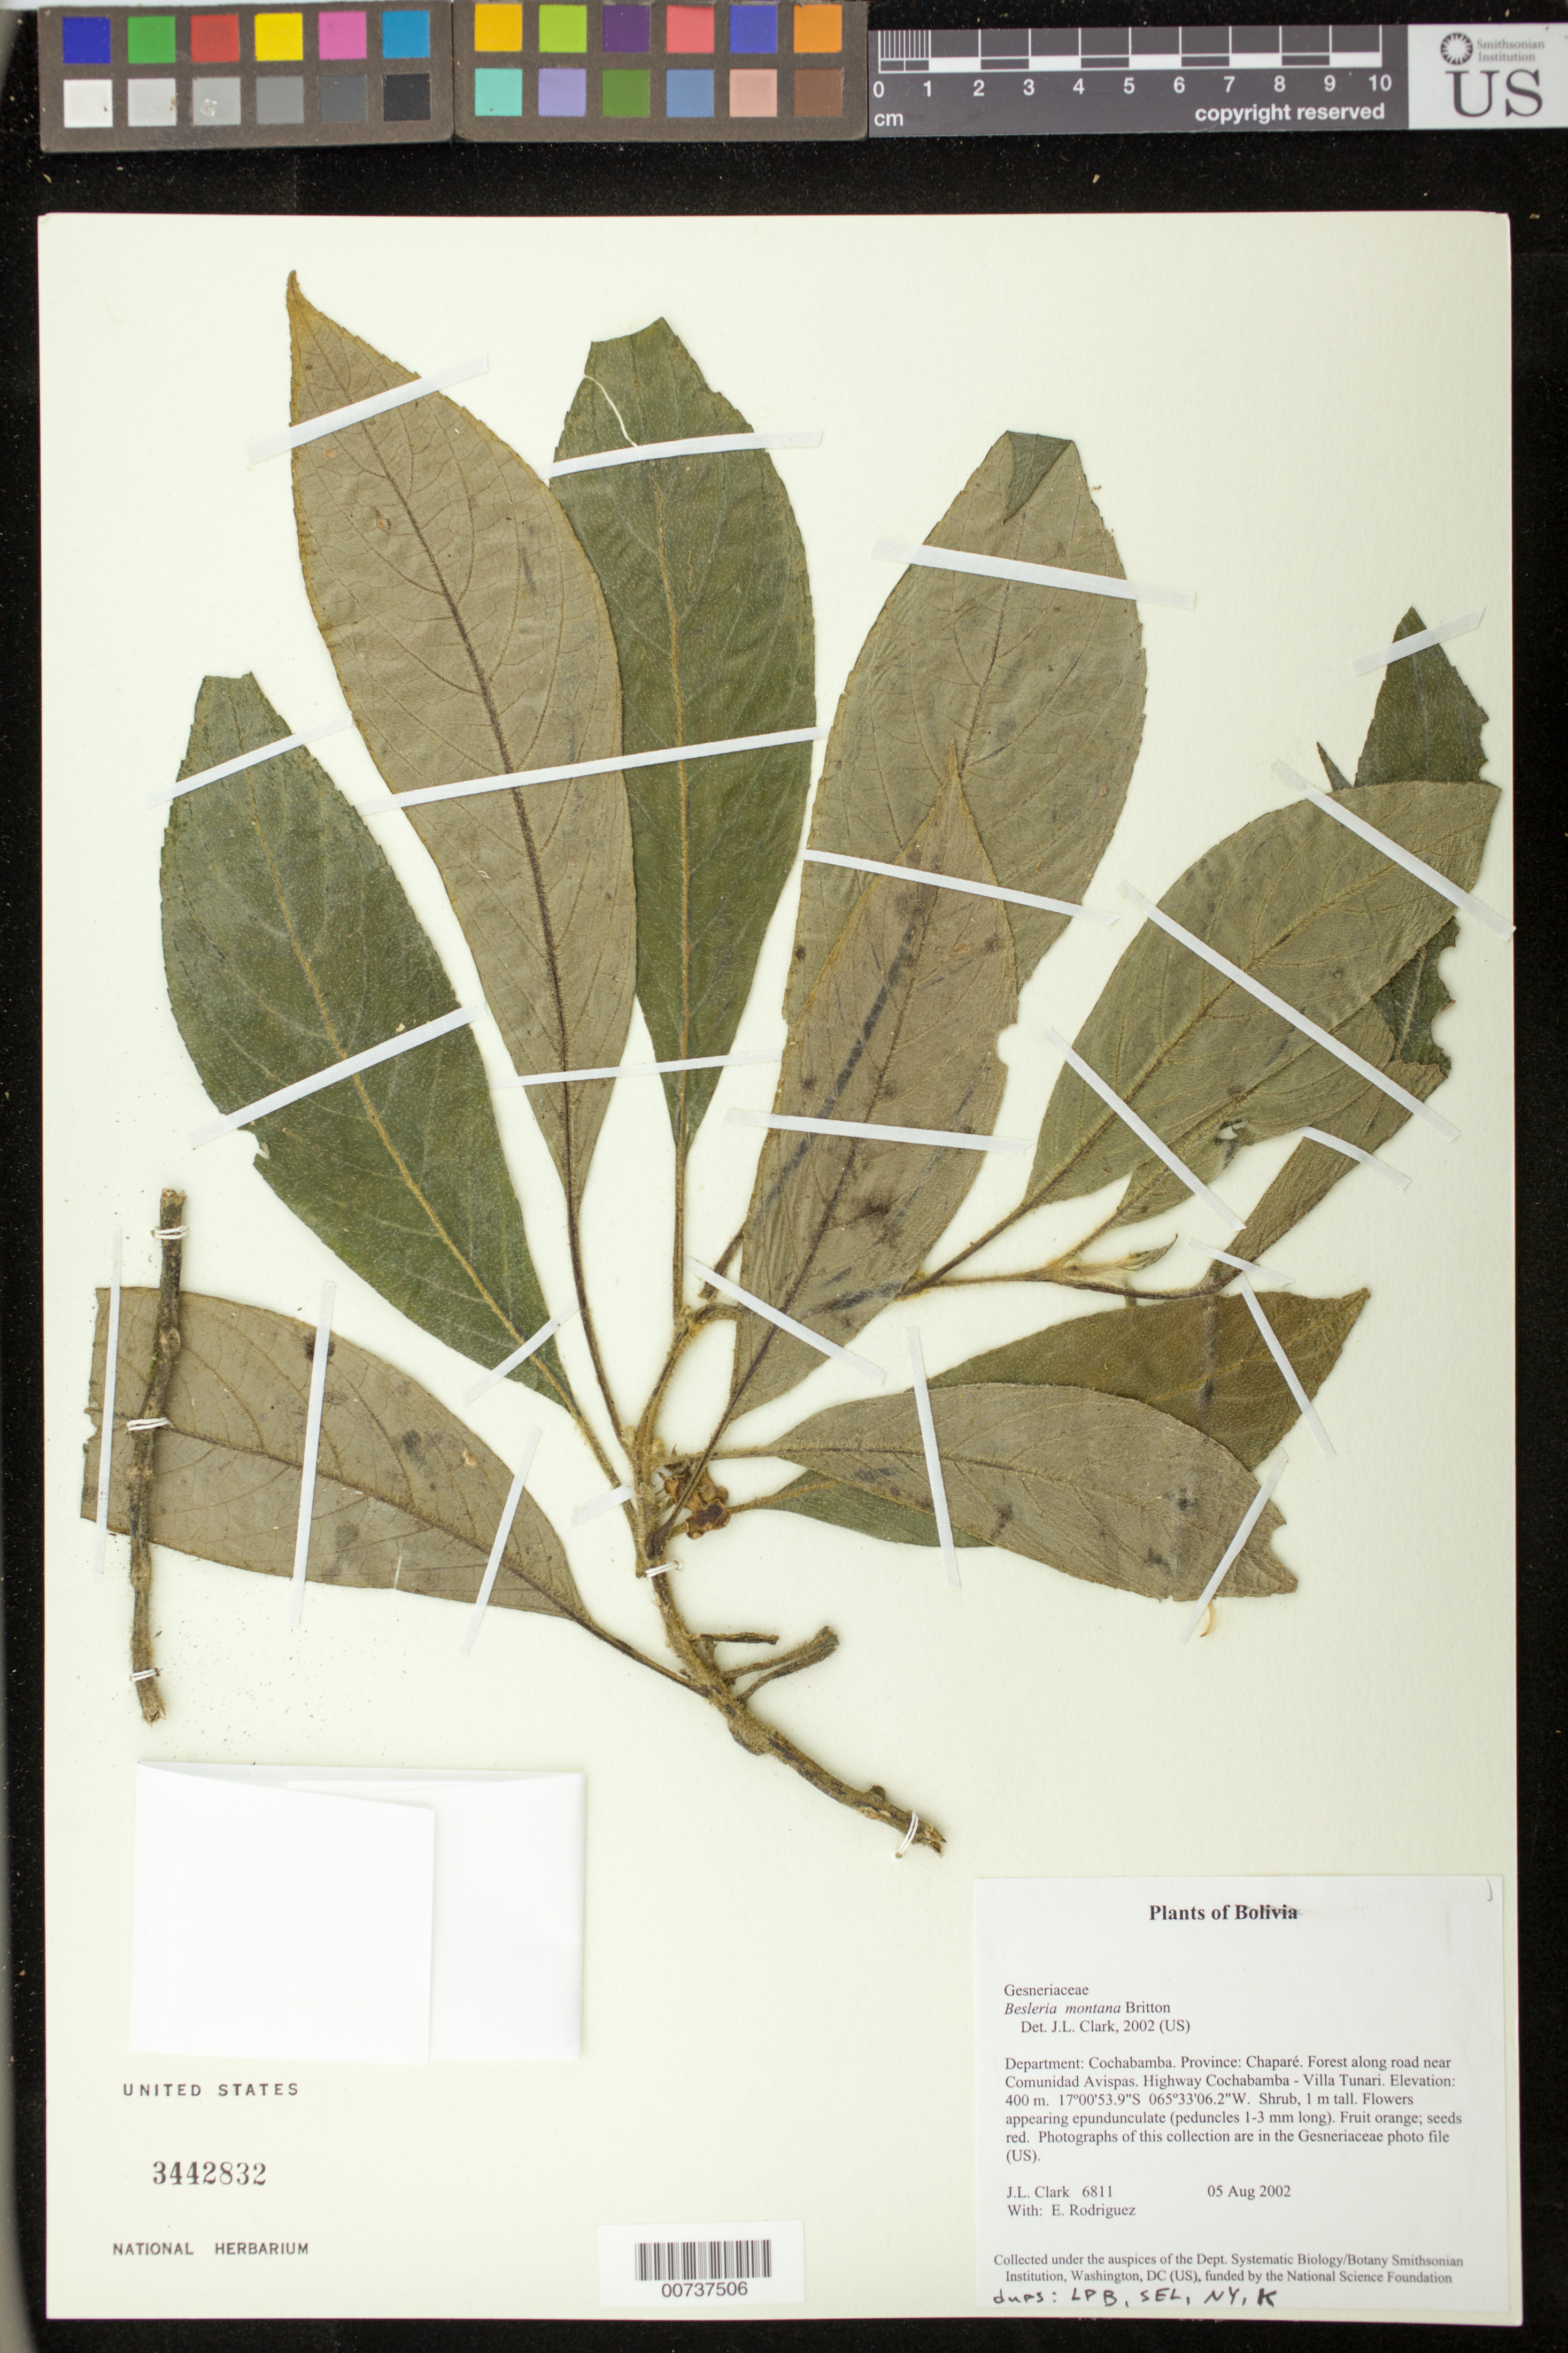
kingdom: Plantae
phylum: Tracheophyta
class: Magnoliopsida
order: Lamiales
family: Gesneriaceae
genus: Besleria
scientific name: Besleria montana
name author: Britton ex Rusby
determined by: Clark, J. L., (SEL), The Marie Selby Botanical Garden (UNITED STATES)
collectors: J. L. Clark & E. Rodriguez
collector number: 6811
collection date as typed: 05 Aug 2002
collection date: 2002-08-05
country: Bolivia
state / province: Cochabamba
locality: Chaparé, Forest along road near Comunidad Avispas. Highway Cochabamba - Villa Tunari.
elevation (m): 400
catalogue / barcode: US 3442832